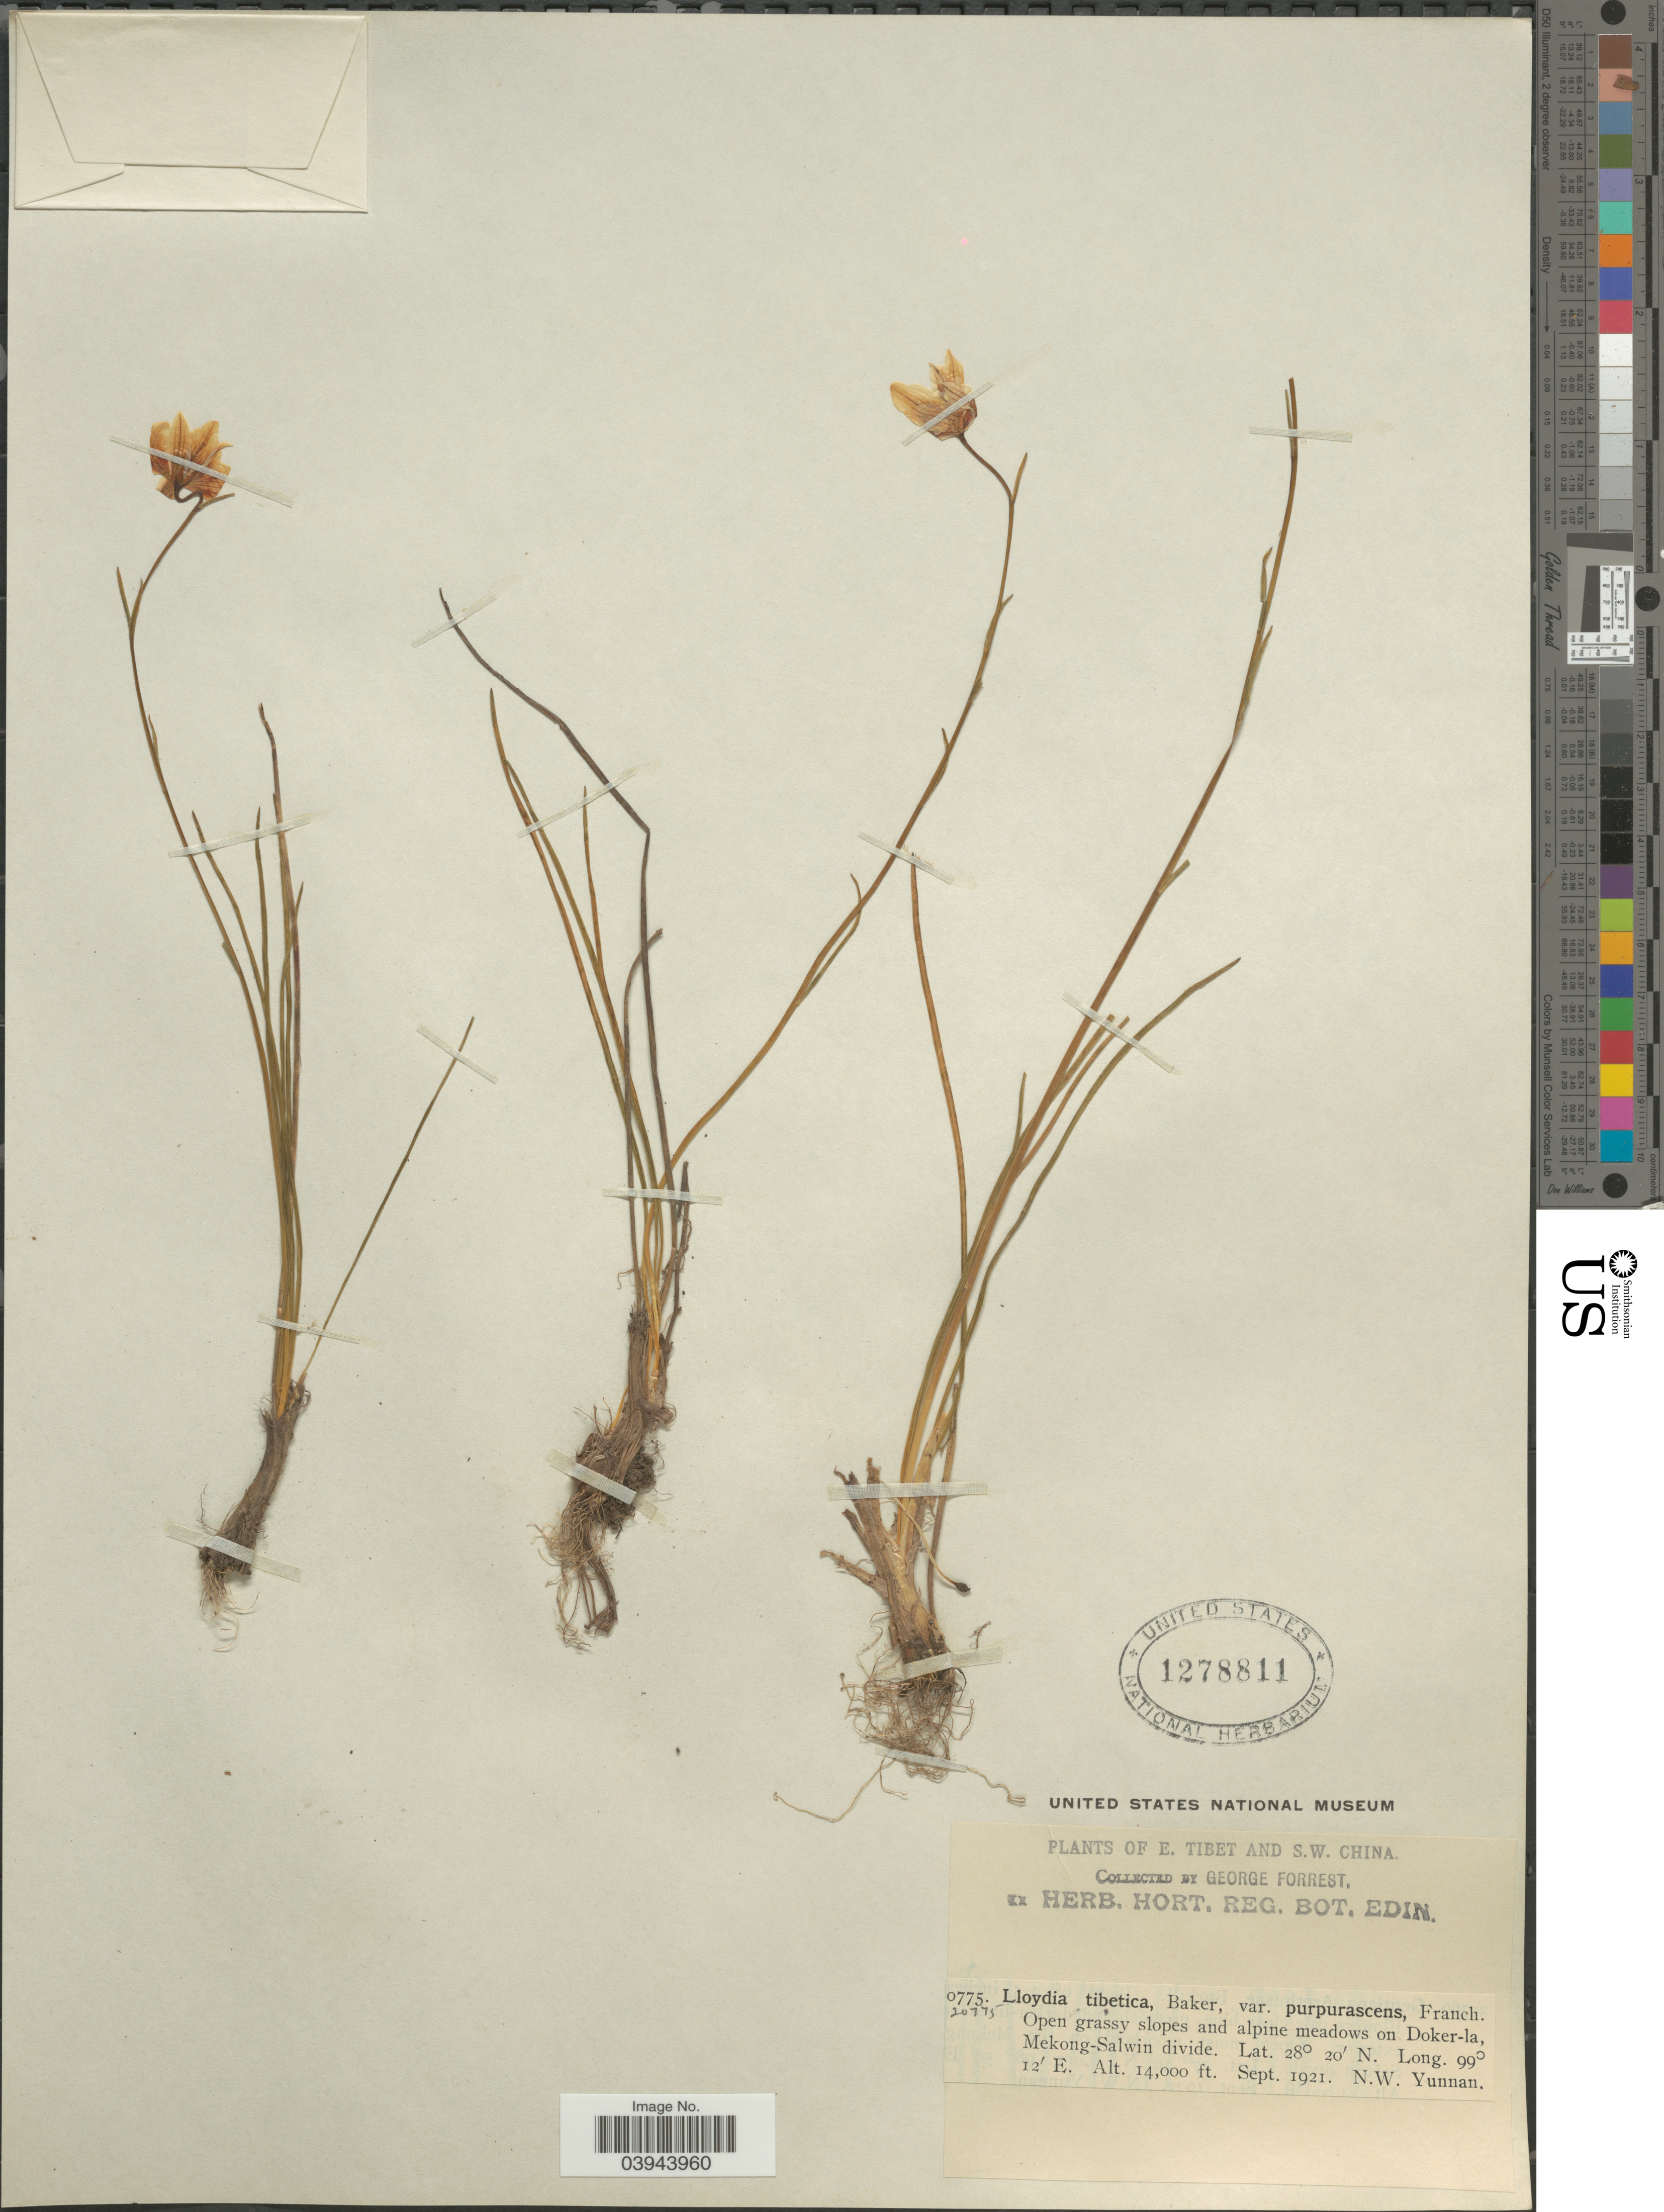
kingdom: Plantae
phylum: Tracheophyta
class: Liliopsida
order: Liliales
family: Liliaceae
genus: Lloydia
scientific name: Lloydia tibetica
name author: Baker ex Oliv.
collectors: G. Forrest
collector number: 20775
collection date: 1921-09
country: China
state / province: Yunnan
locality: S.W. China. On Doker-la, Mekong-Salwin divide. N.W. Yunnan.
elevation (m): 4267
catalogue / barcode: US 1278811